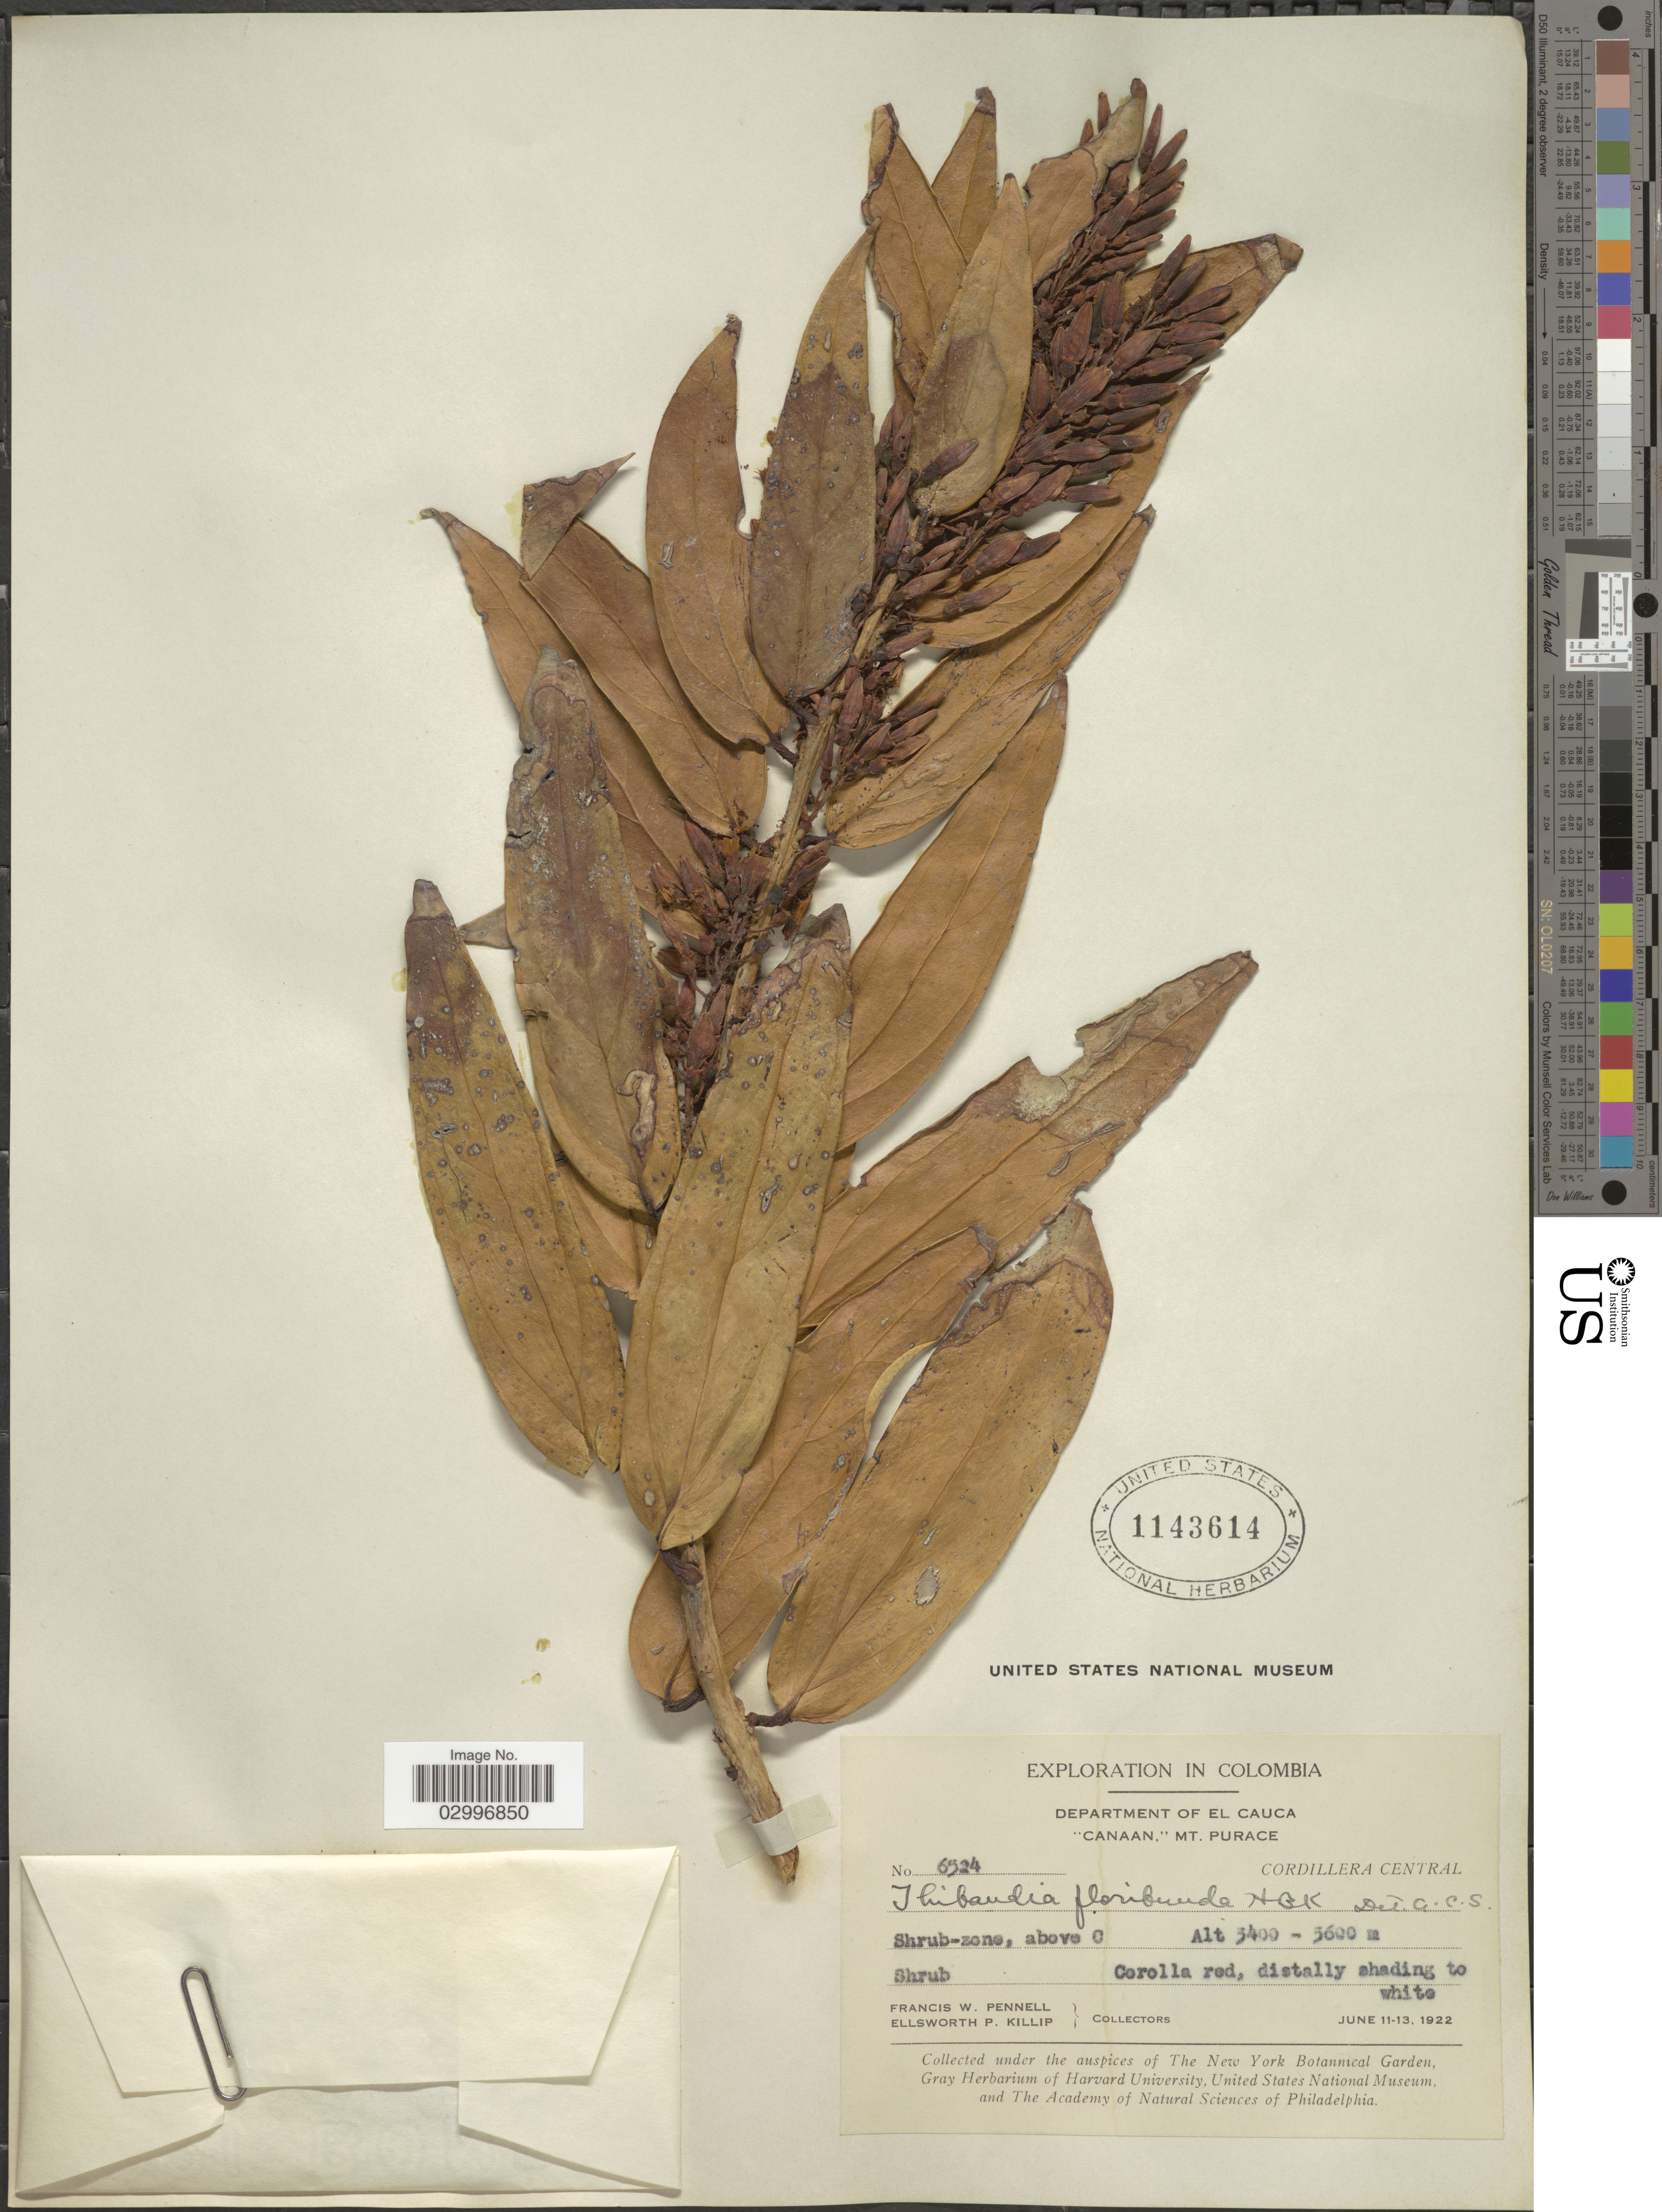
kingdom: Plantae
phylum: Tracheophyta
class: Magnoliopsida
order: Ericales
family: Ericaceae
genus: Thibaudia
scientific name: Thibaudia floribunda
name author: Kunth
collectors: F. W. Pennell & E. P. Killip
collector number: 6524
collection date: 1922-06-11/1922-06-13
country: Colombia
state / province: Cauca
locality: Department of el Cauca, "Canaan," Mt. Purace, Cordillera Central, shrub-zone, above C.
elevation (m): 3400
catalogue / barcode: US 1143614